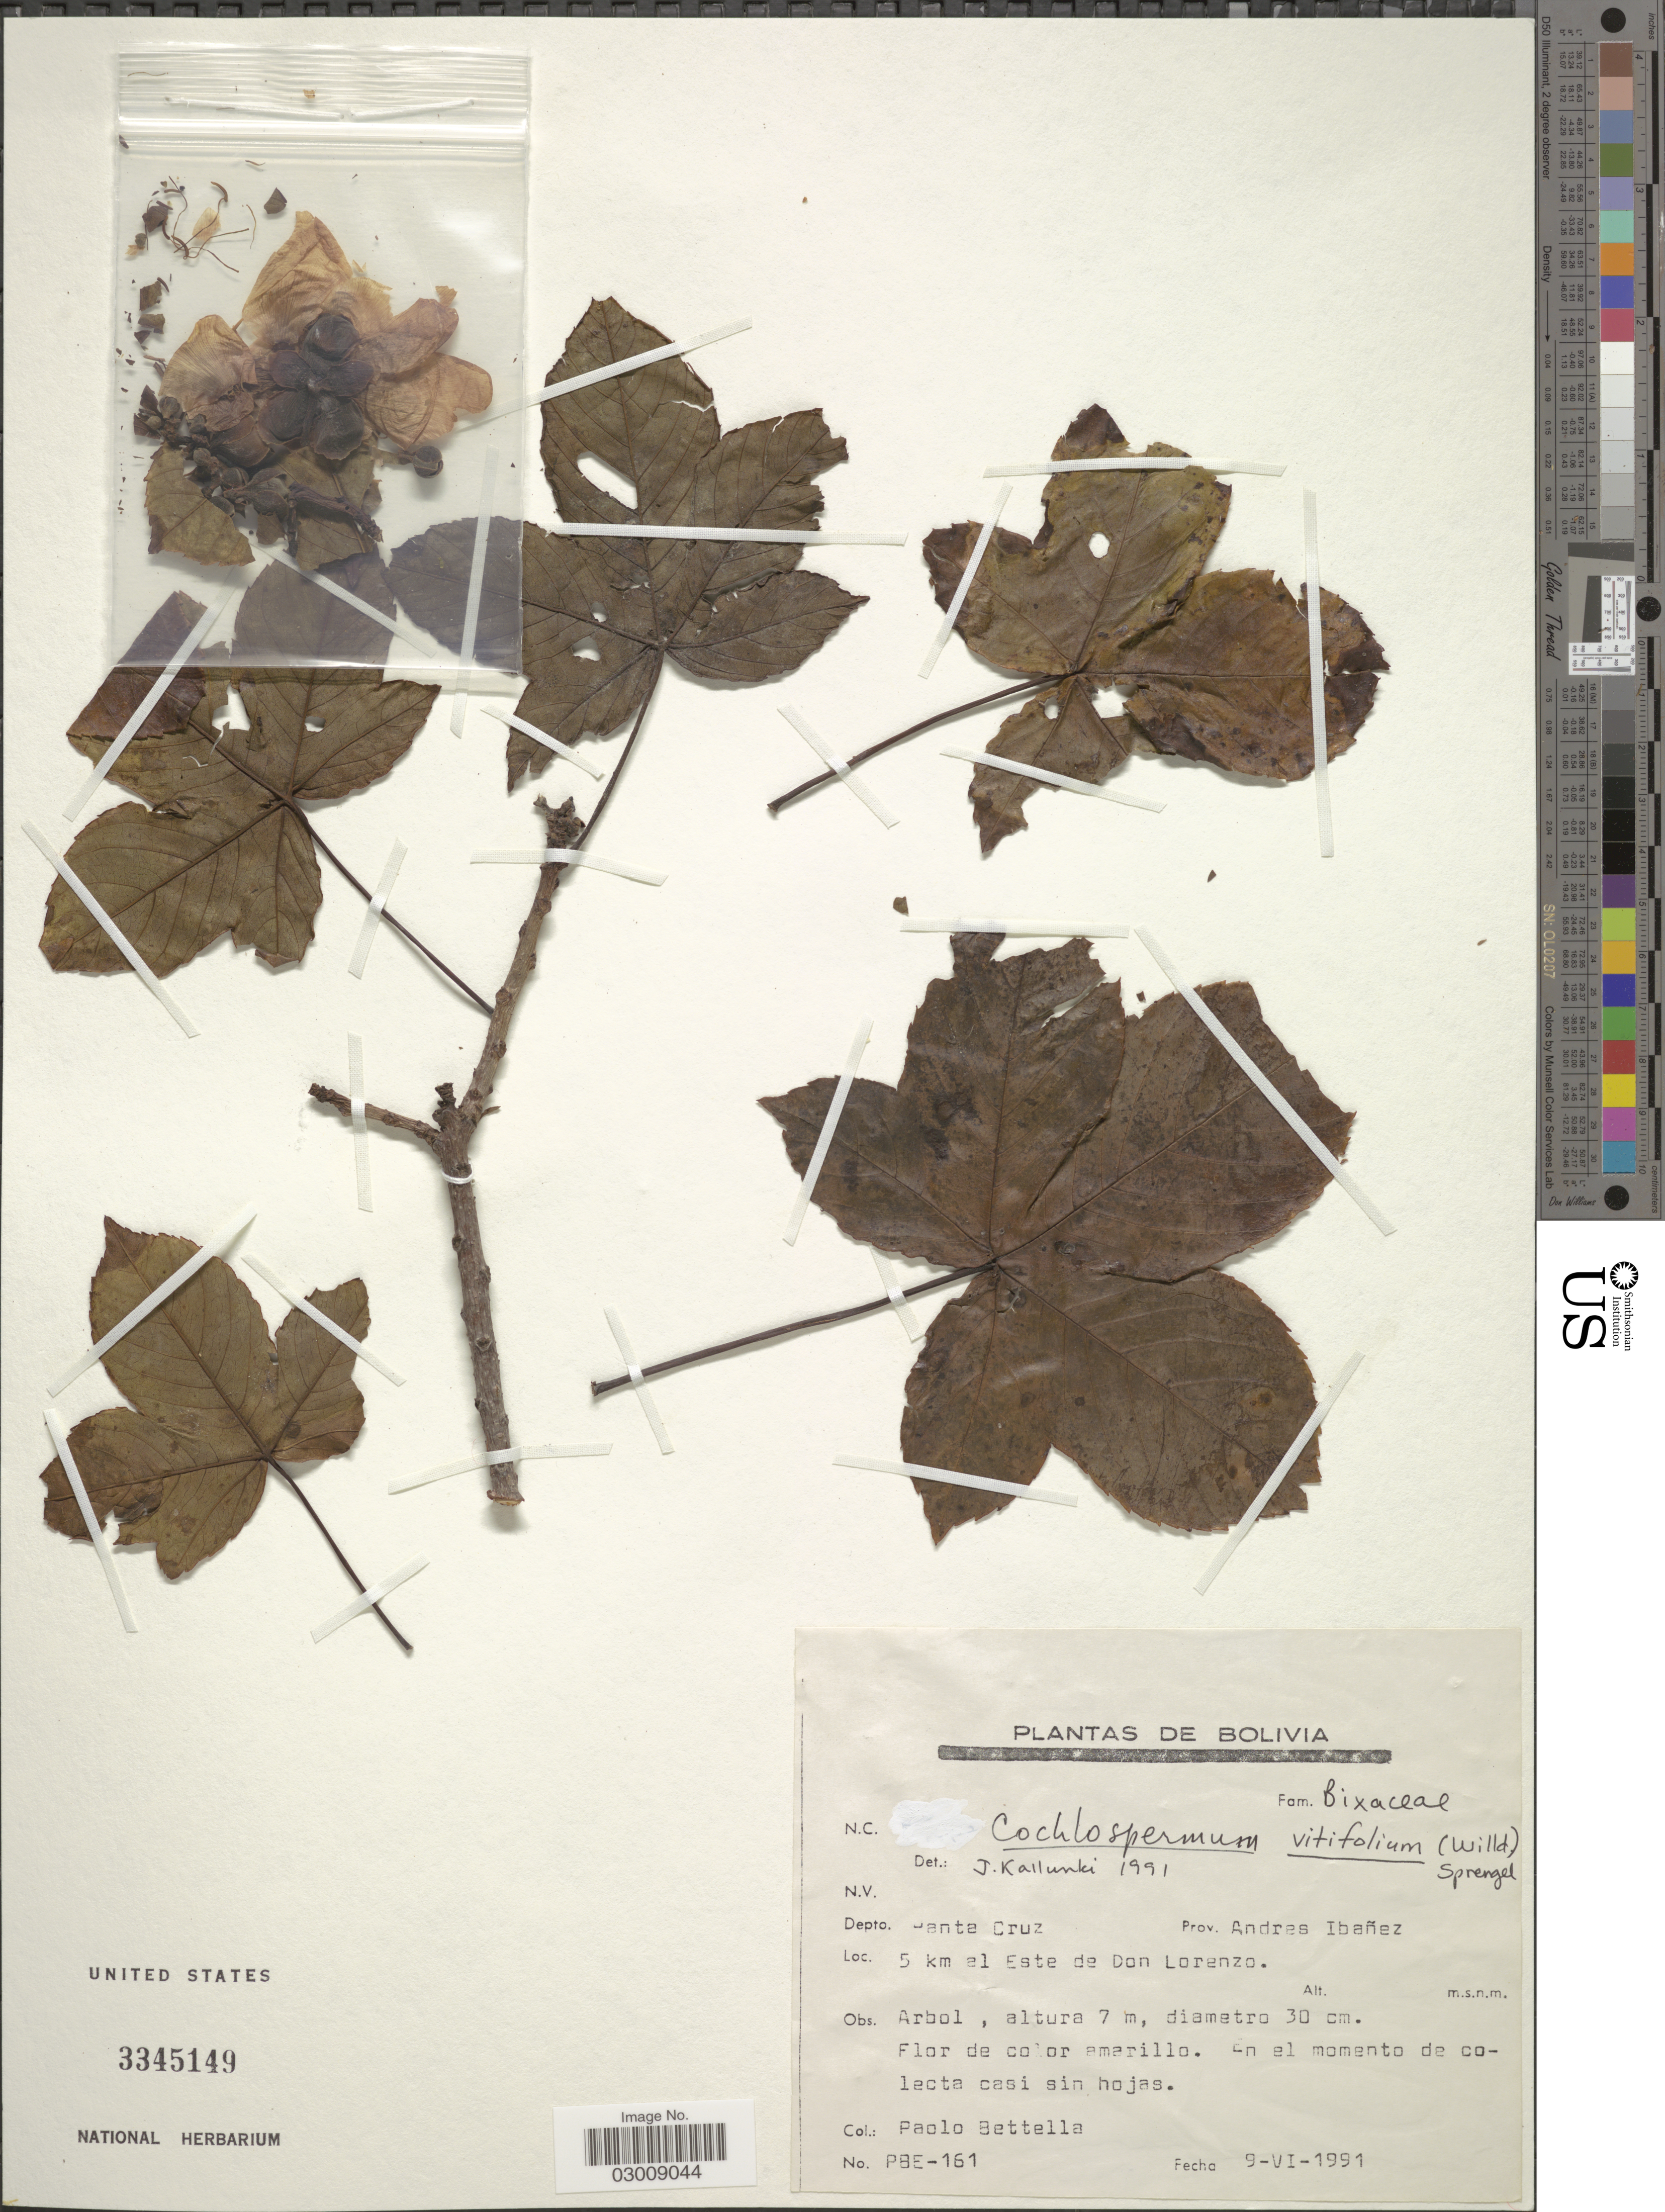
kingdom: Plantae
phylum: Tracheophyta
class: Magnoliopsida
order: Malvales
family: Cochlospermaceae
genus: Cochlospermum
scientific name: Cochlospermum vitifolium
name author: (Willd.) Spreng.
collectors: P. Bettella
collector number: PBE-161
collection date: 1991-06-09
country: Bolivia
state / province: Santa Cruz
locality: Depto. Santa Cruz. Prov. Andres Ibañez. 5 km al Estre de Don Lorenzo.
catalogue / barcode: US 3345149